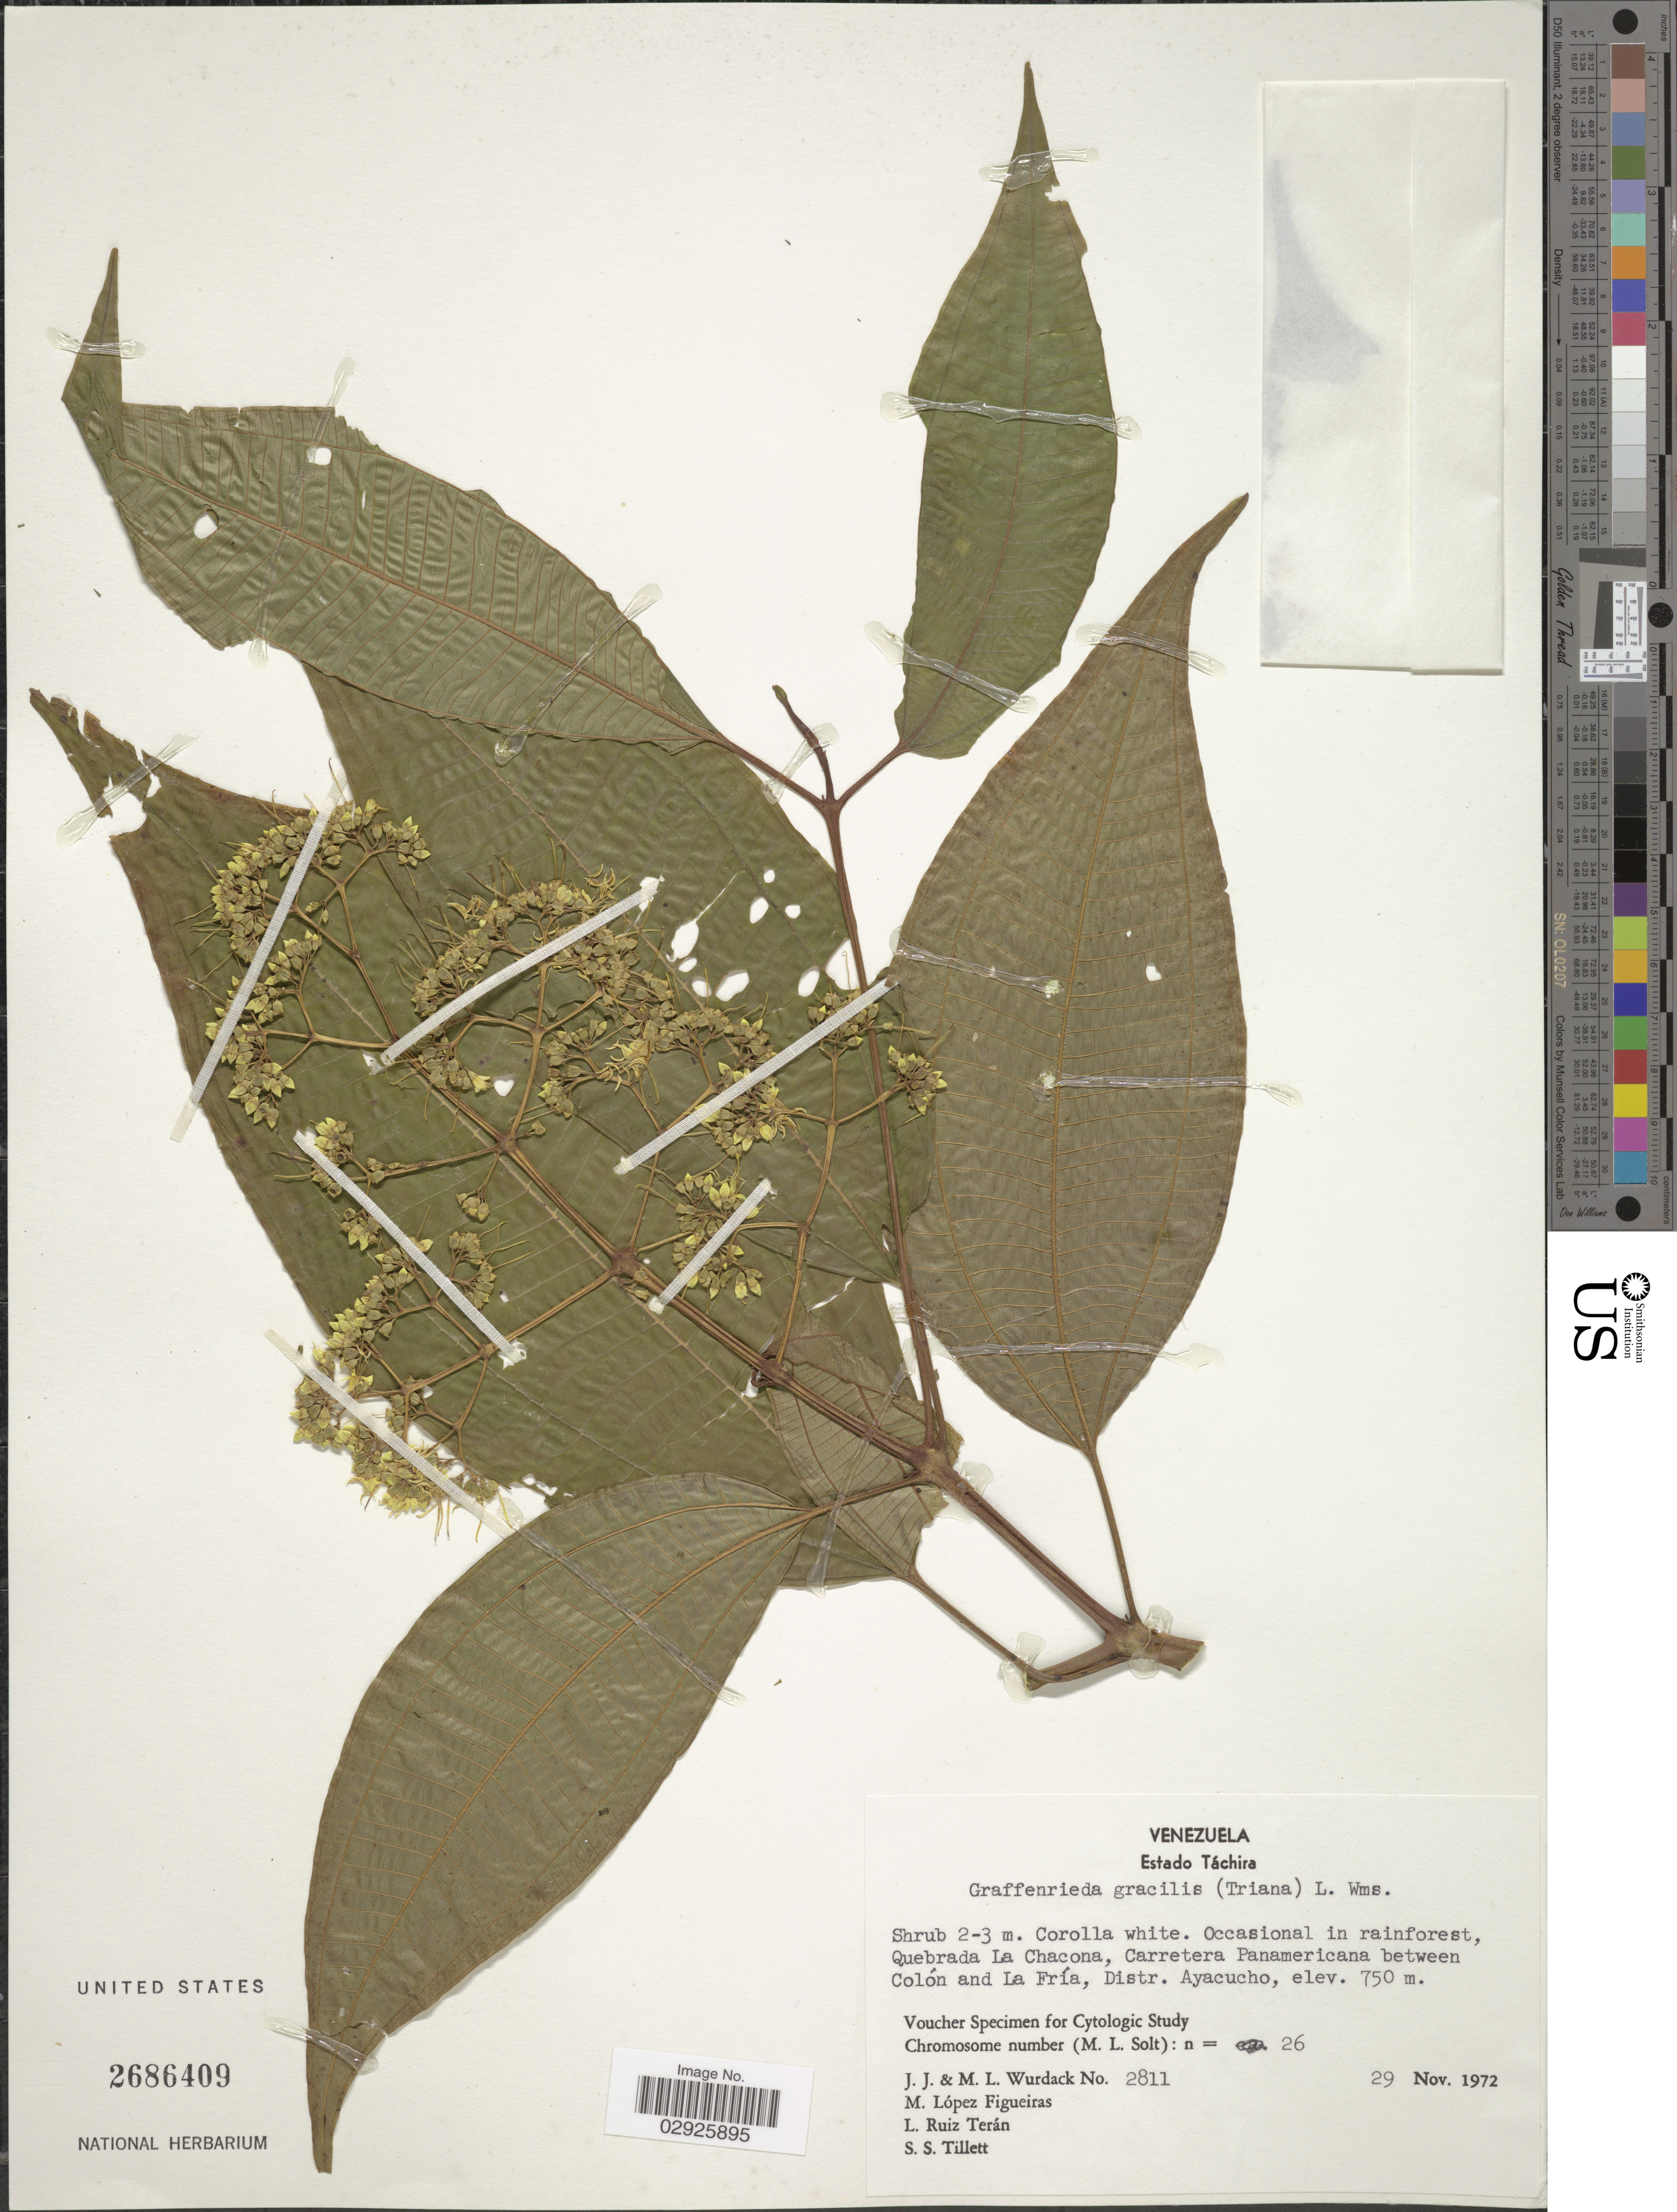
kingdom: Plantae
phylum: Tracheophyta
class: Magnoliopsida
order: Myrtales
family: Melastomataceae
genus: Graffenrieda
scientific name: Graffenrieda gracilis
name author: (Triana) L.O. Williams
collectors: J. J. Wurdack, M. L. Wurdack, M. López Figueiras & L. E. Ruíz-Terán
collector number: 2811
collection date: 1972-11-29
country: Venezuela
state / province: Tachira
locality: Quebrada La Chacona, Carretera Panamericana between Colón and La Fría, Distr. Ayacucho.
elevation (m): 750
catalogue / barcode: US 2686409